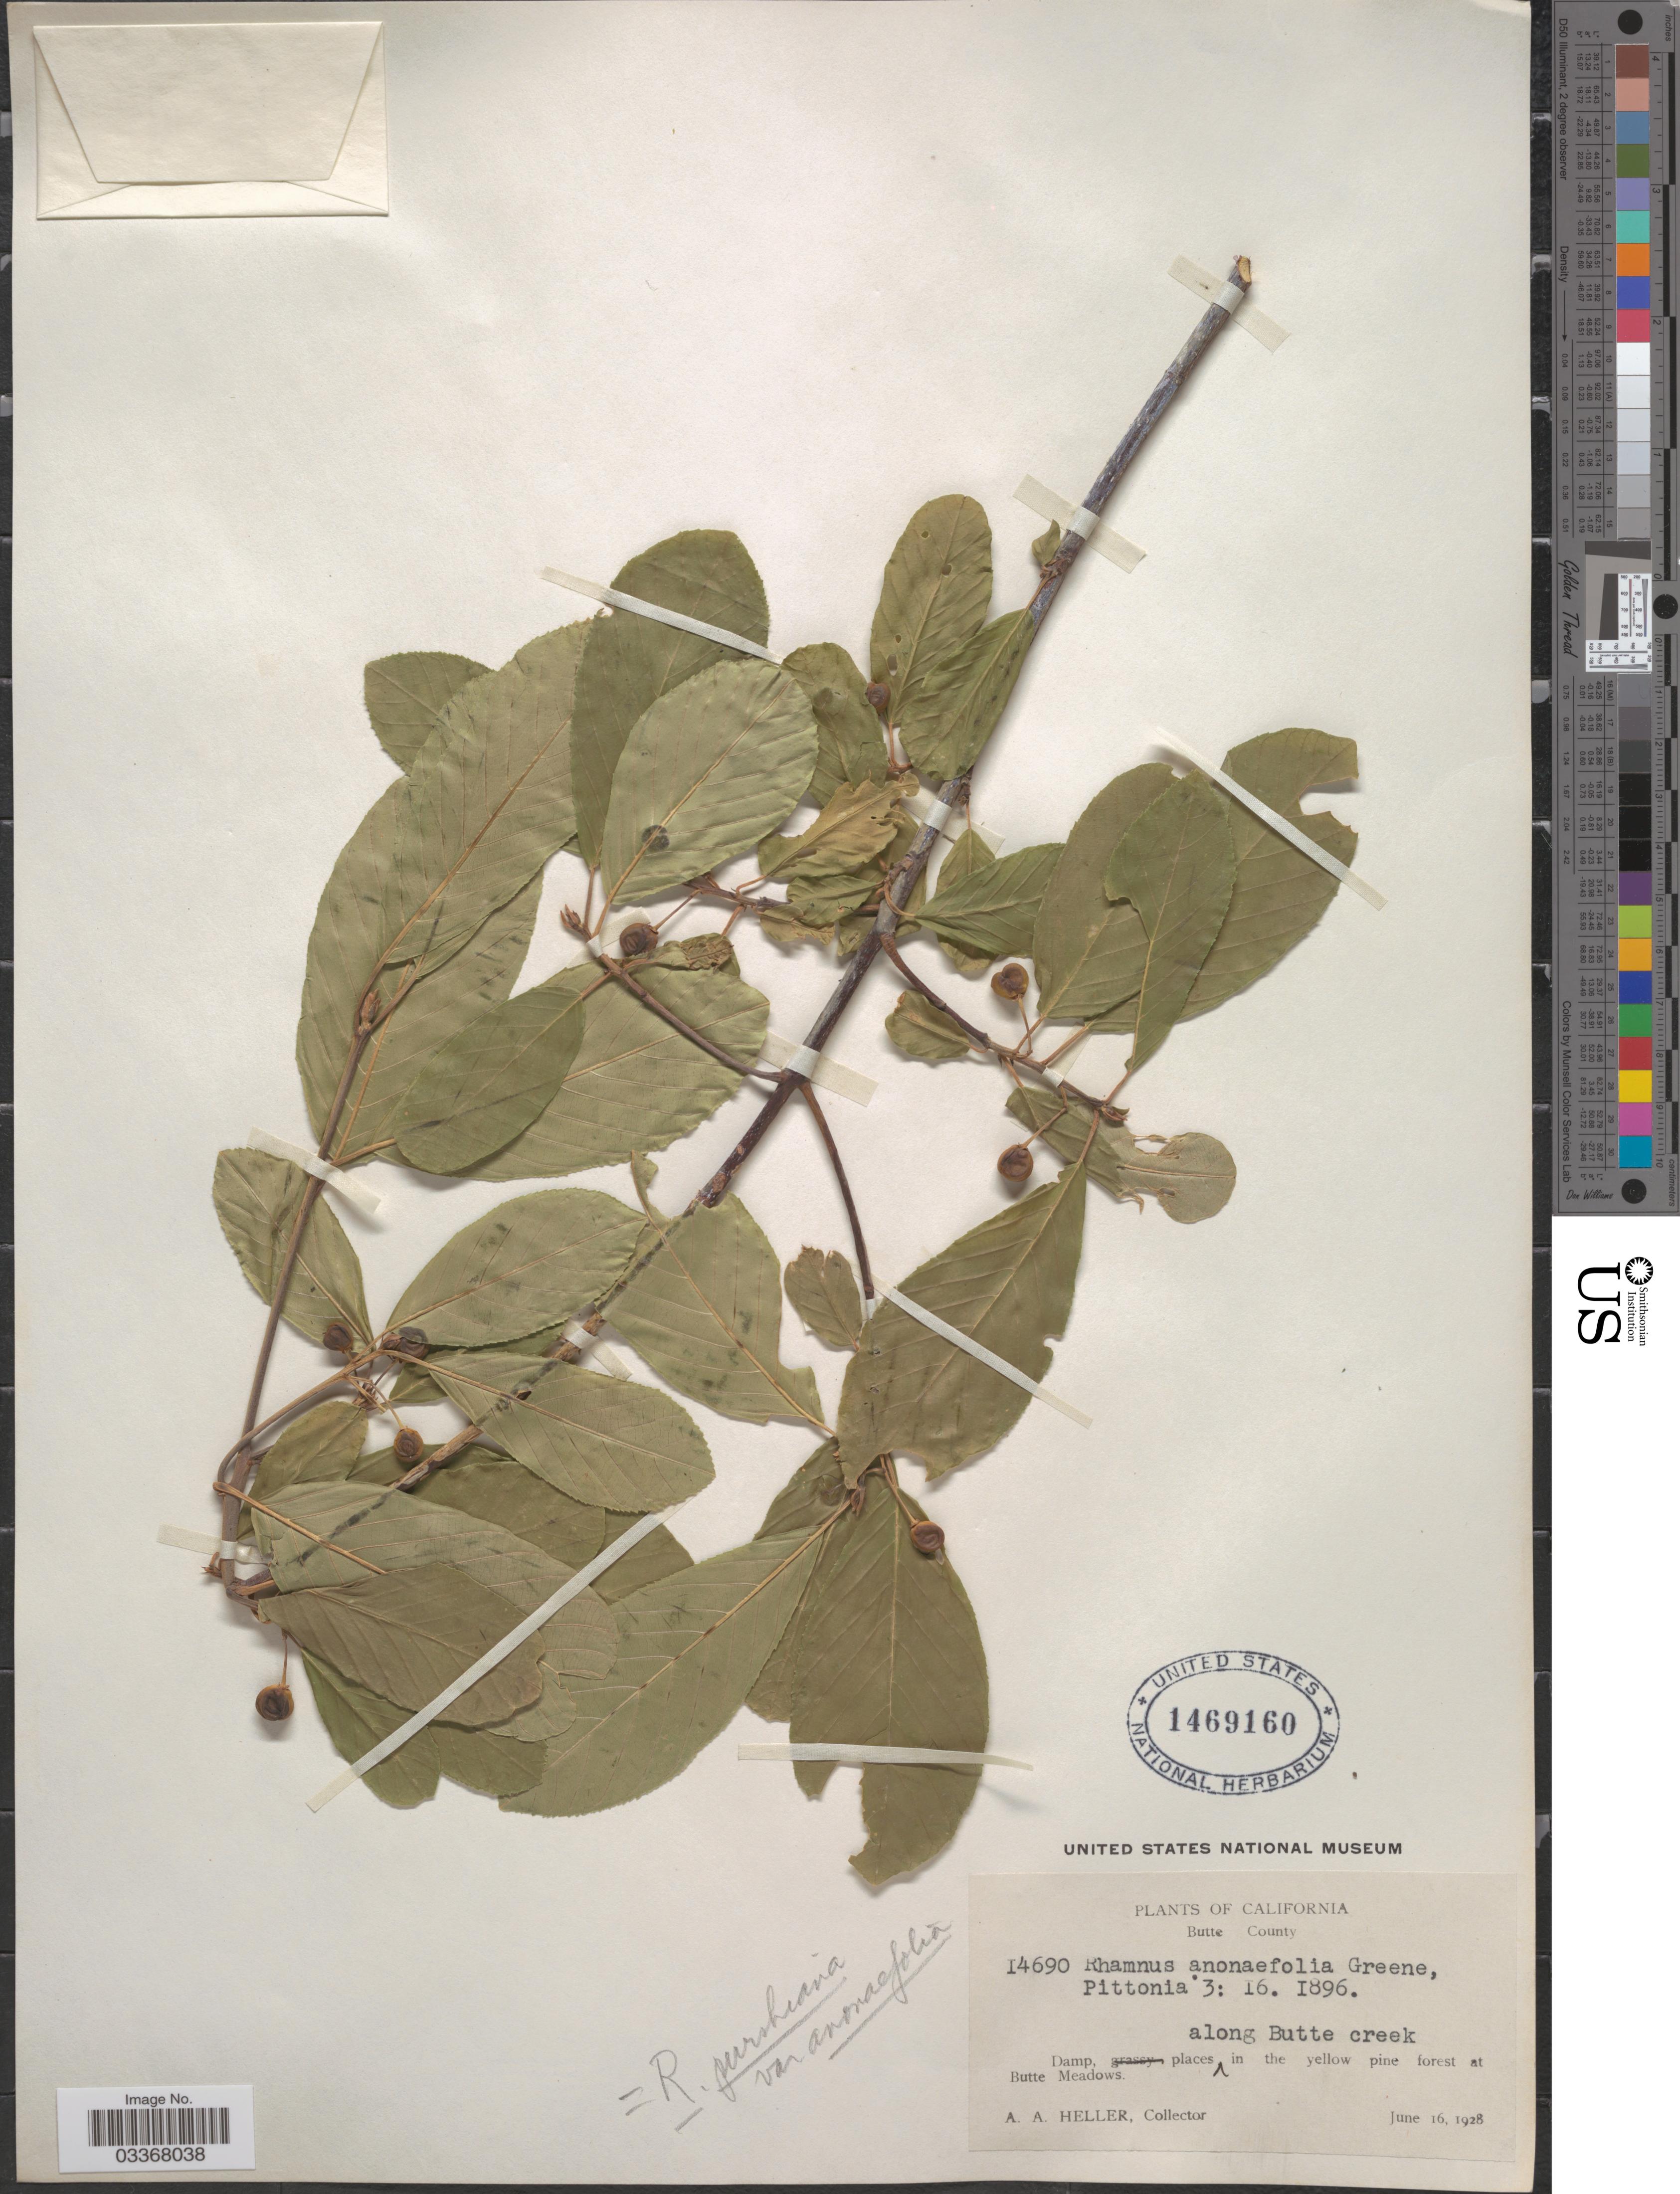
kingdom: Plantae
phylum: Tracheophyta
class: Magnoliopsida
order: Rosales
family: Rhamnaceae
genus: Frangula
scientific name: Frangula purshiana subsp. annonifolia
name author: (Greene) Sawyer & S.W. Edwards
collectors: A. A. Heller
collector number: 14690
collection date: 1928-06-16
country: United States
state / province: California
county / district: Butte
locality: Butte County, Damp, places along Butte Creek in the yellow pine forest at Butte Meadows.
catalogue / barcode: US 1469160